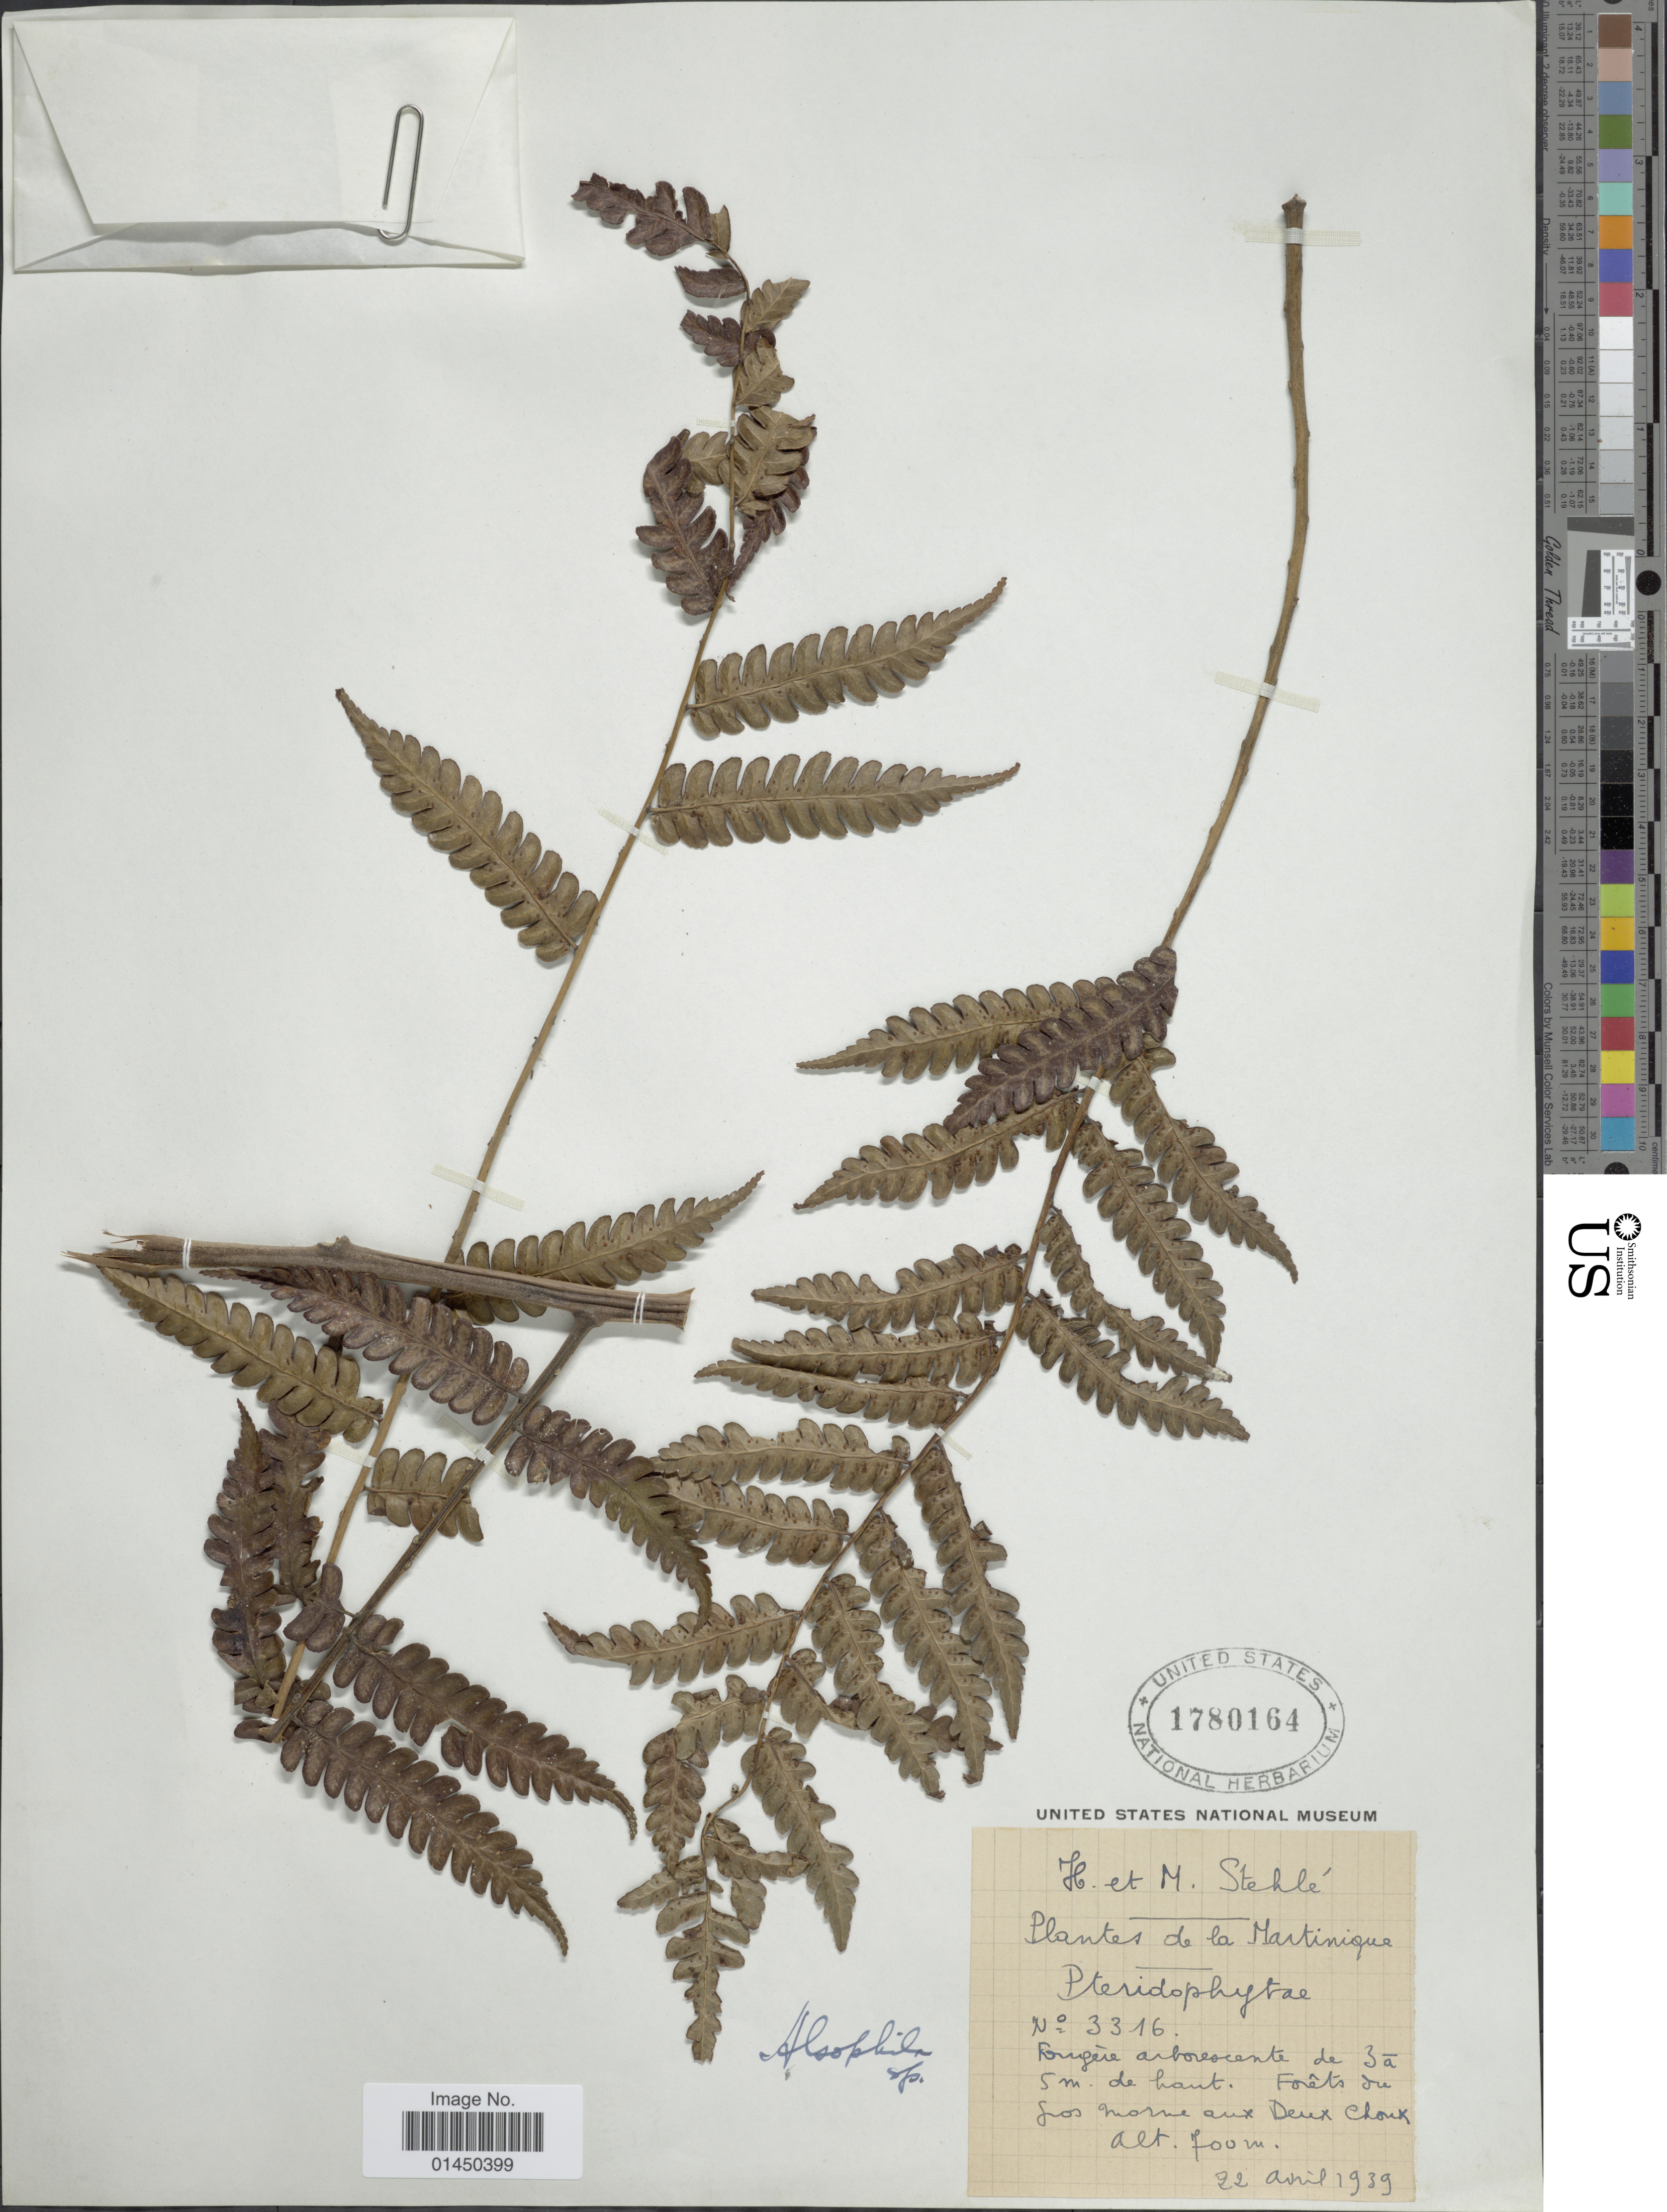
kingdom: Plantae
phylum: Tracheophyta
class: Polypodiopsida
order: Cyatheales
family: Cyatheaceae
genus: Cyathea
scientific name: Cyathea muricata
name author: (Willd.) Fée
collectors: H. Stehlé & M. Stehlé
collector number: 3316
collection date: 1939-04-22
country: Martinique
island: Martinique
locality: Forêt du Gros Morne aux Deux Choux.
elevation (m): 700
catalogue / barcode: US 1780164